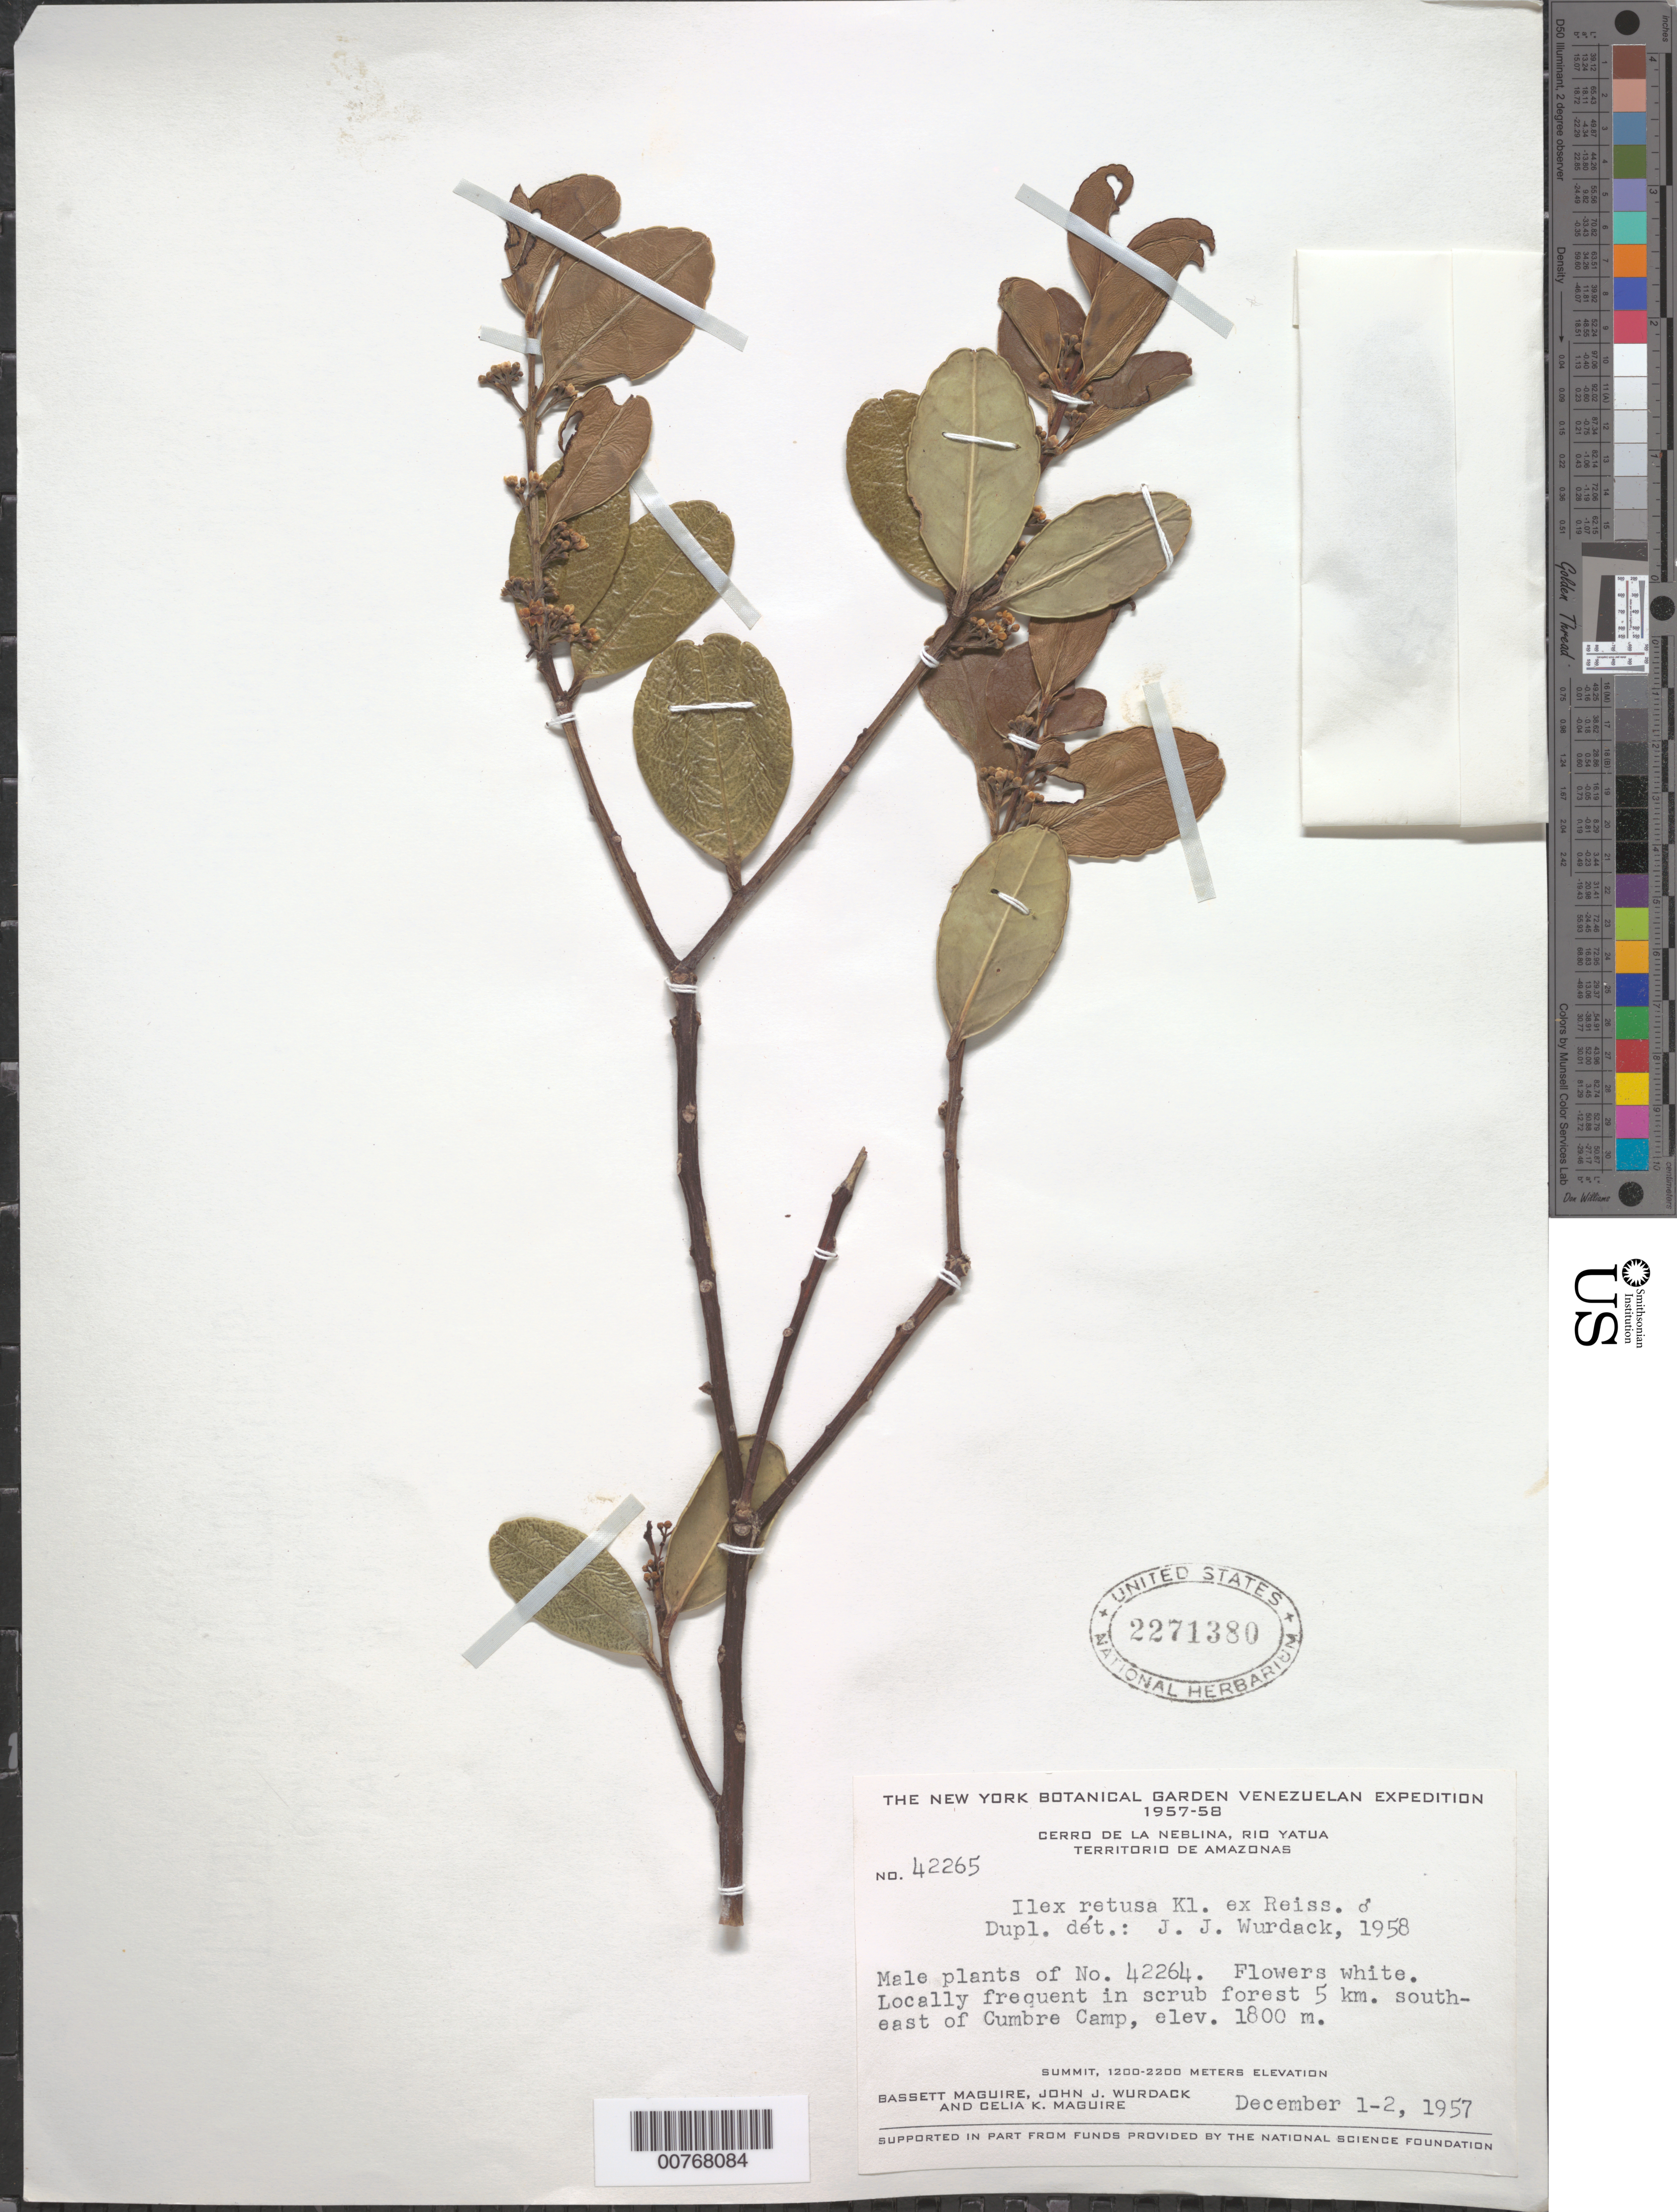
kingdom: Plantae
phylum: Tracheophyta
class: Magnoliopsida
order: Aquifoliales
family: Aquifoliaceae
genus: Ilex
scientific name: Ilex retusa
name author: Klotzsch ex Reissek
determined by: Wurdack, John J., (US), US (UNITED STATES)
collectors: B. Maguire, J. J. Wurdack & C. K. Maguire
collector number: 42265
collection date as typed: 1-Dec-57 to 2-Dec-57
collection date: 1957-12-01/1957-12-02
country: Venezuela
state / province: Amazonas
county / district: Río Negro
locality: Cerro de la Neblina, Río Yatua, 5 km SW of Cumbre Camp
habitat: Scrub forest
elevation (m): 1800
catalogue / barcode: US 2271380